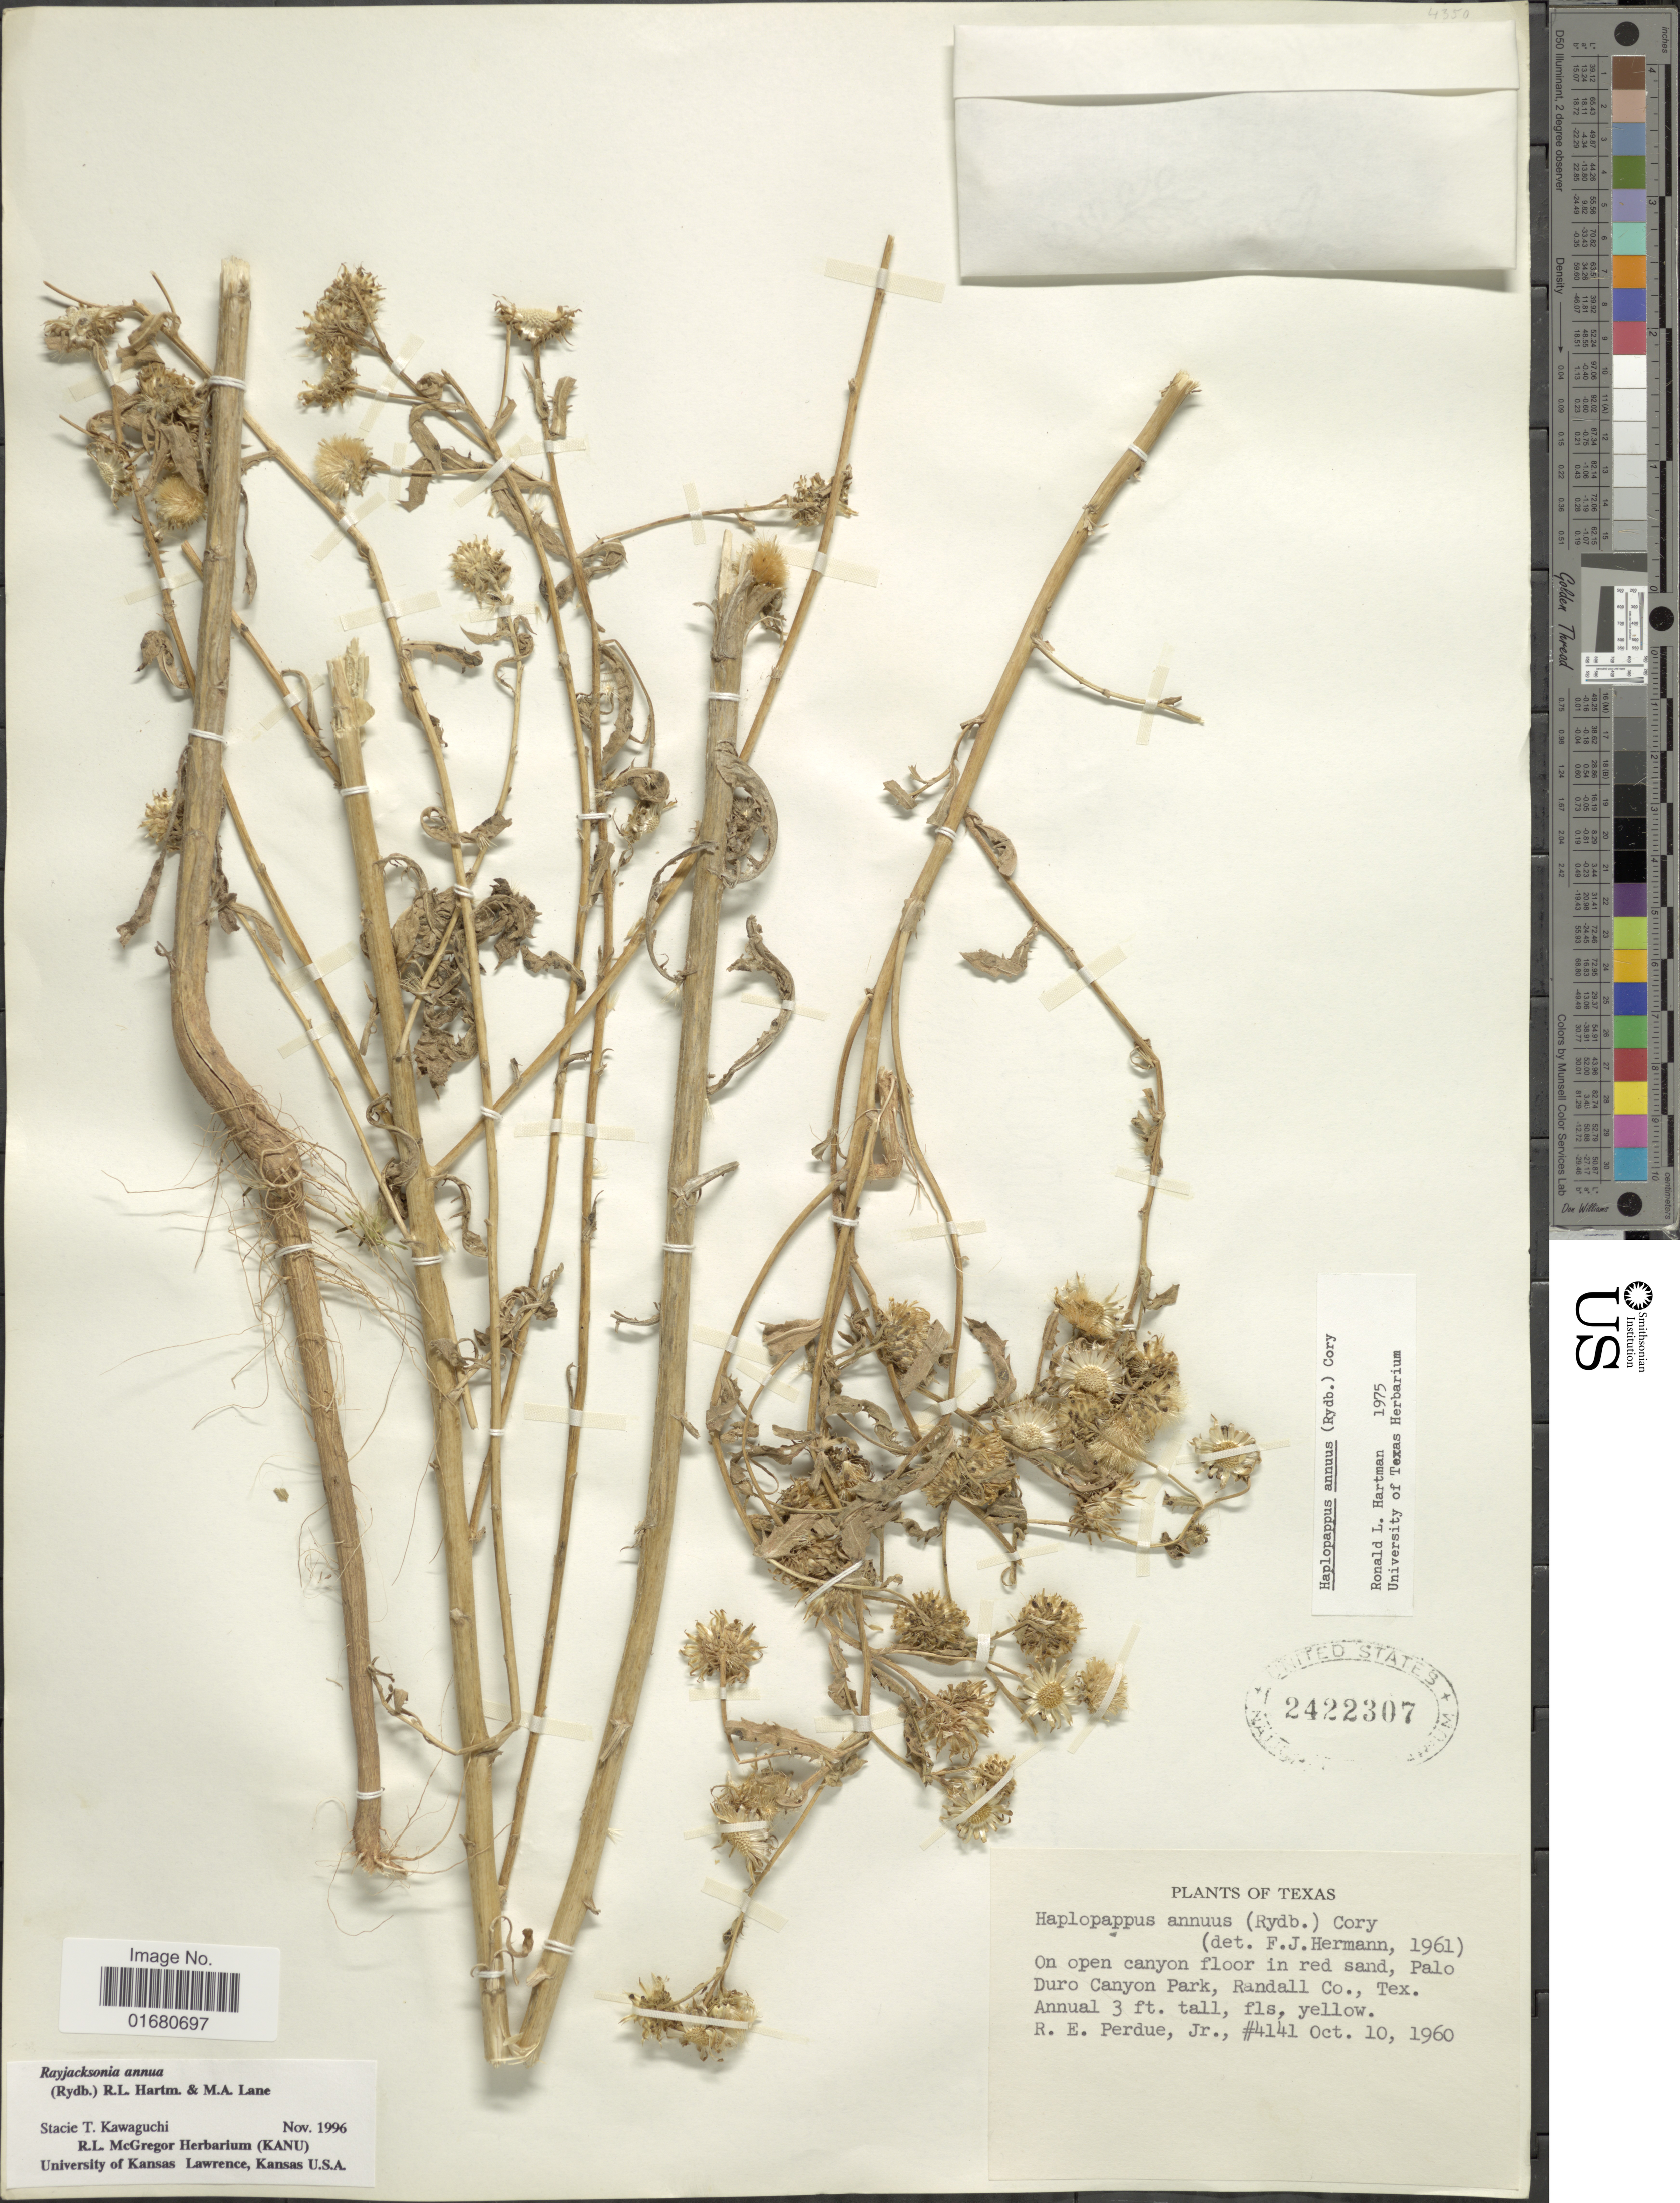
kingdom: Plantae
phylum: Tracheophyta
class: Magnoliopsida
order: Asterales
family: Asteraceae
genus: Rayjacksonia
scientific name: Rayjacksonia annua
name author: (Rydb.) R.L. Hartm. & M.A. Lane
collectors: R. E. Perdue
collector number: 4141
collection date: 1960-10-10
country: United States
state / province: Texas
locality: On open canyon floor in red sand, Palo Duro Canyon Park, Randall Co., Tex.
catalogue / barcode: US 2422307